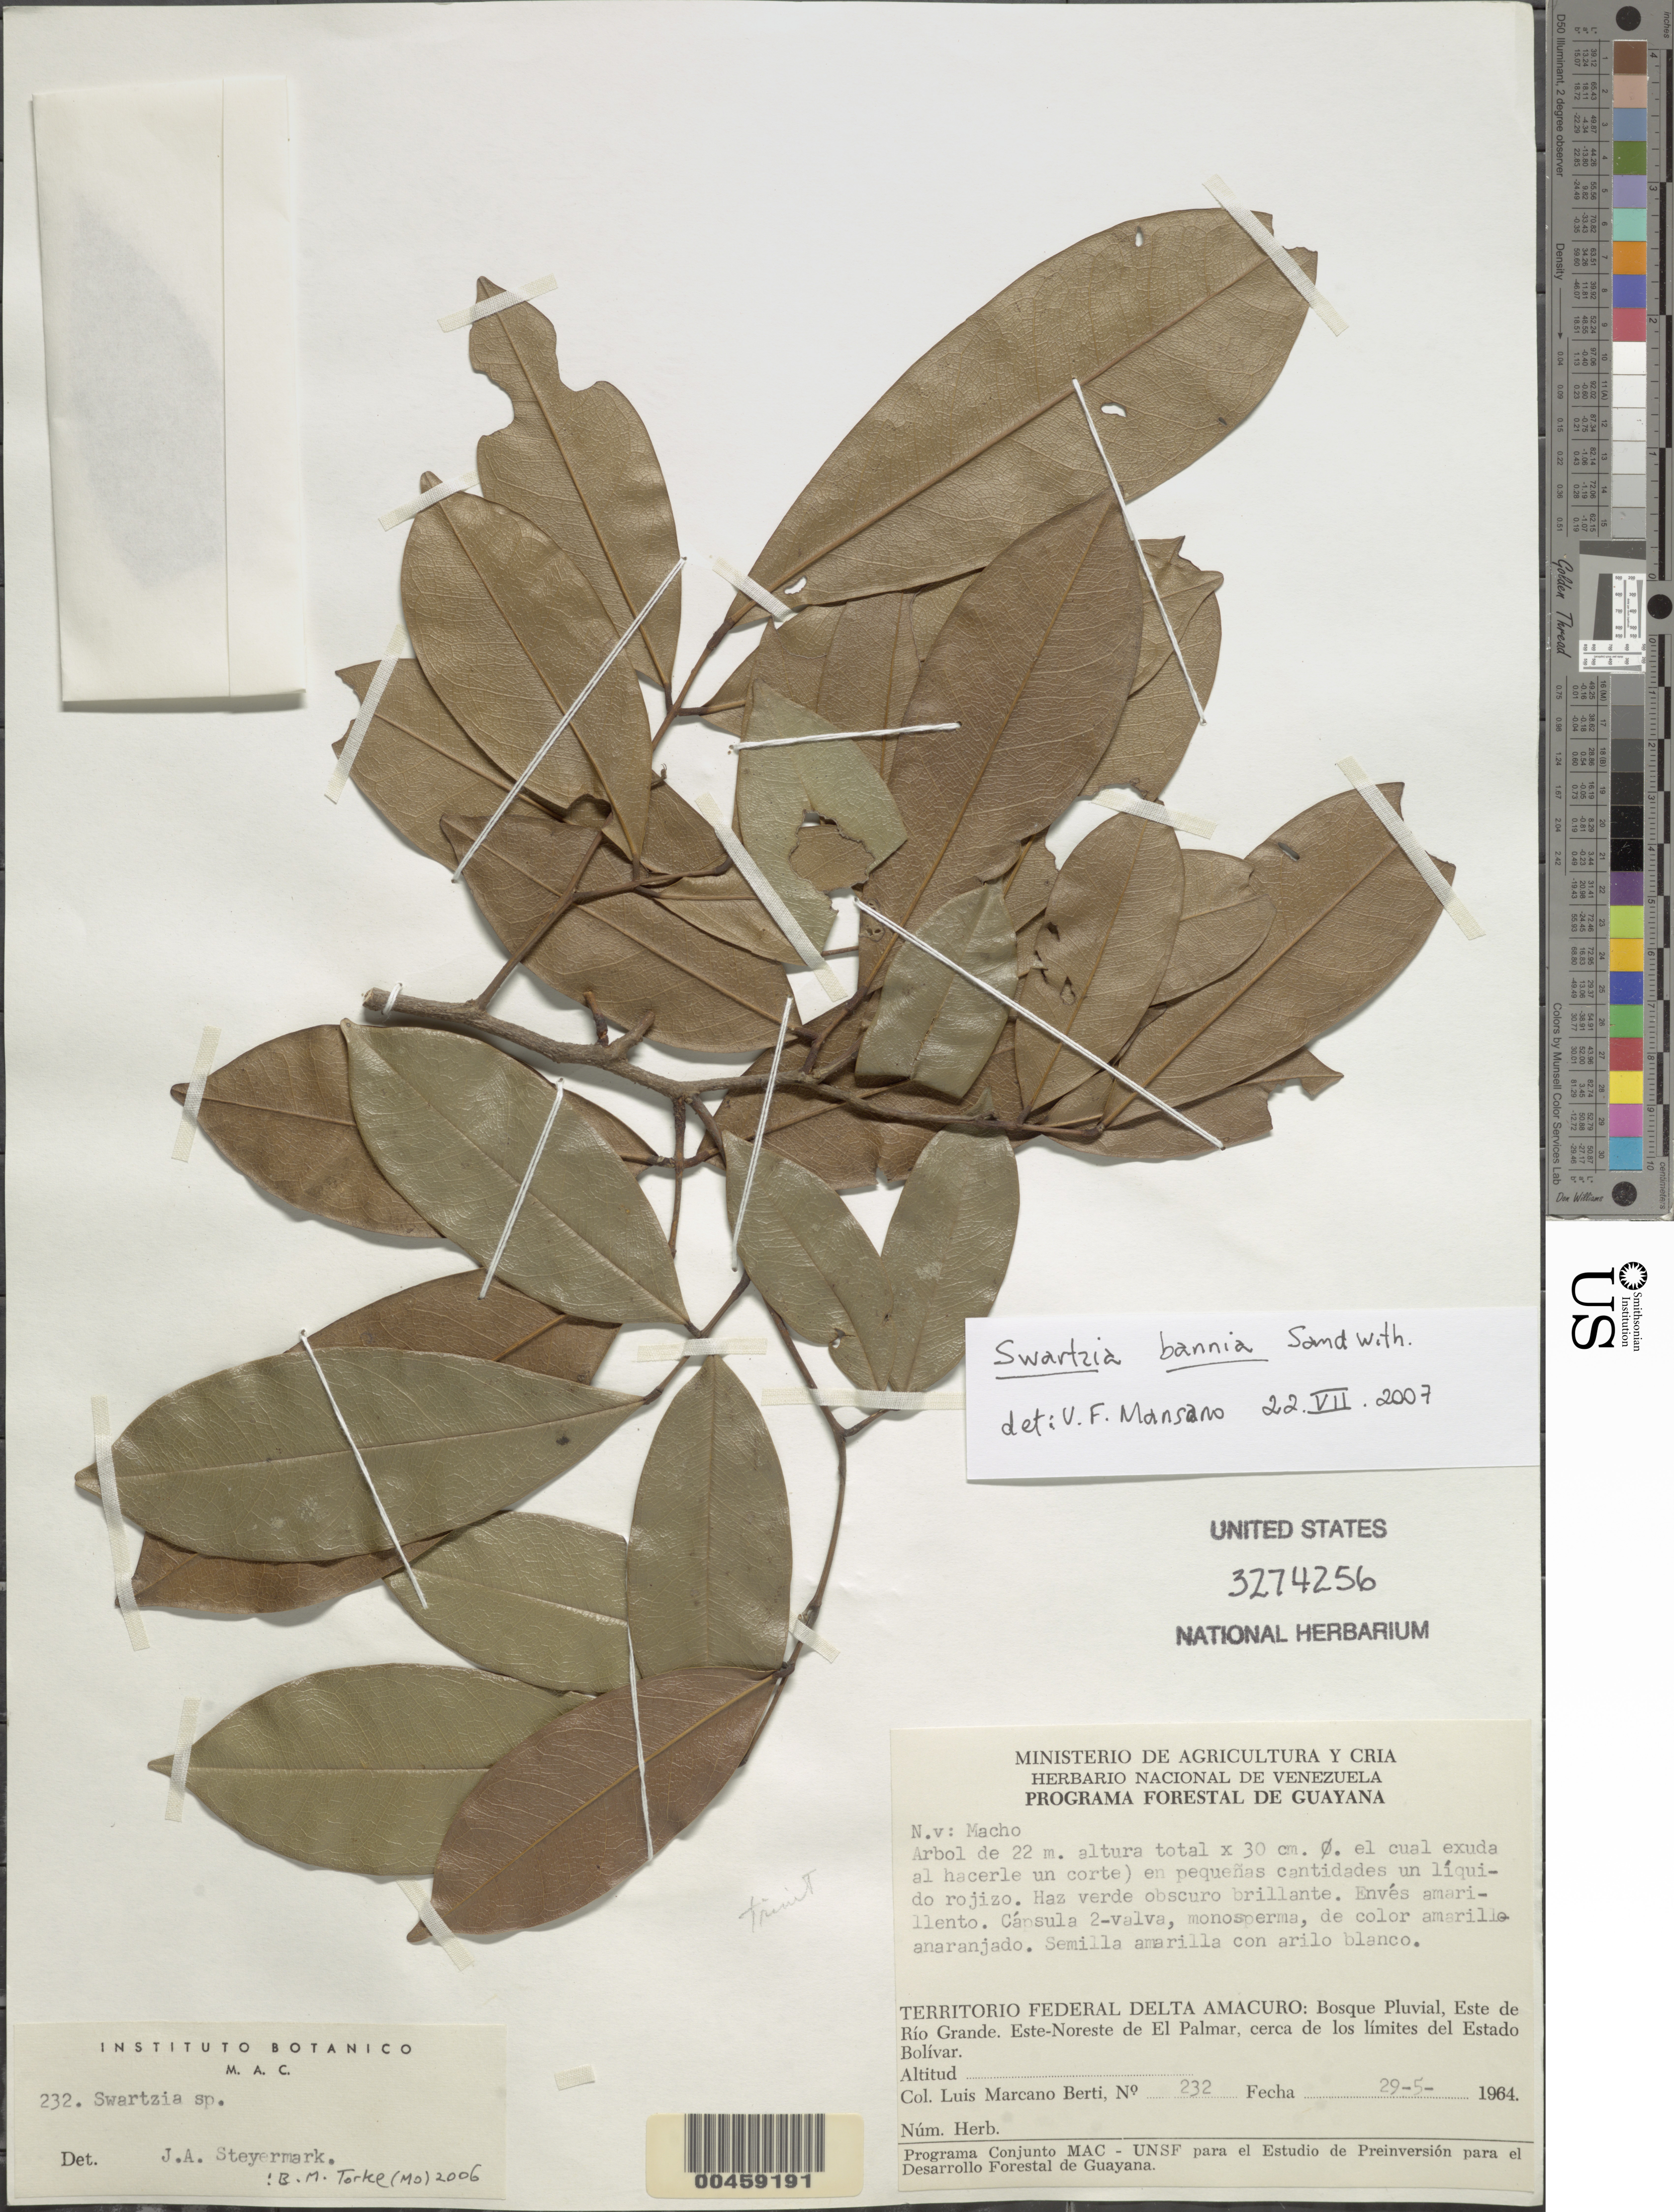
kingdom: Plantae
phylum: Tracheophyta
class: Magnoliopsida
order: Fabales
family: Fabaceae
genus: Swartzia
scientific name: Swartzia bannia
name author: Sandwith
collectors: L. Marcano-Berti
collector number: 232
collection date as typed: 29 May 1964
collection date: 1964-05-29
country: Venezuela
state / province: Delta Amacuro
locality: E de Rio Grande, ene de El Palmar, cerca de los limites del estado Bolivar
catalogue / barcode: US 3274256